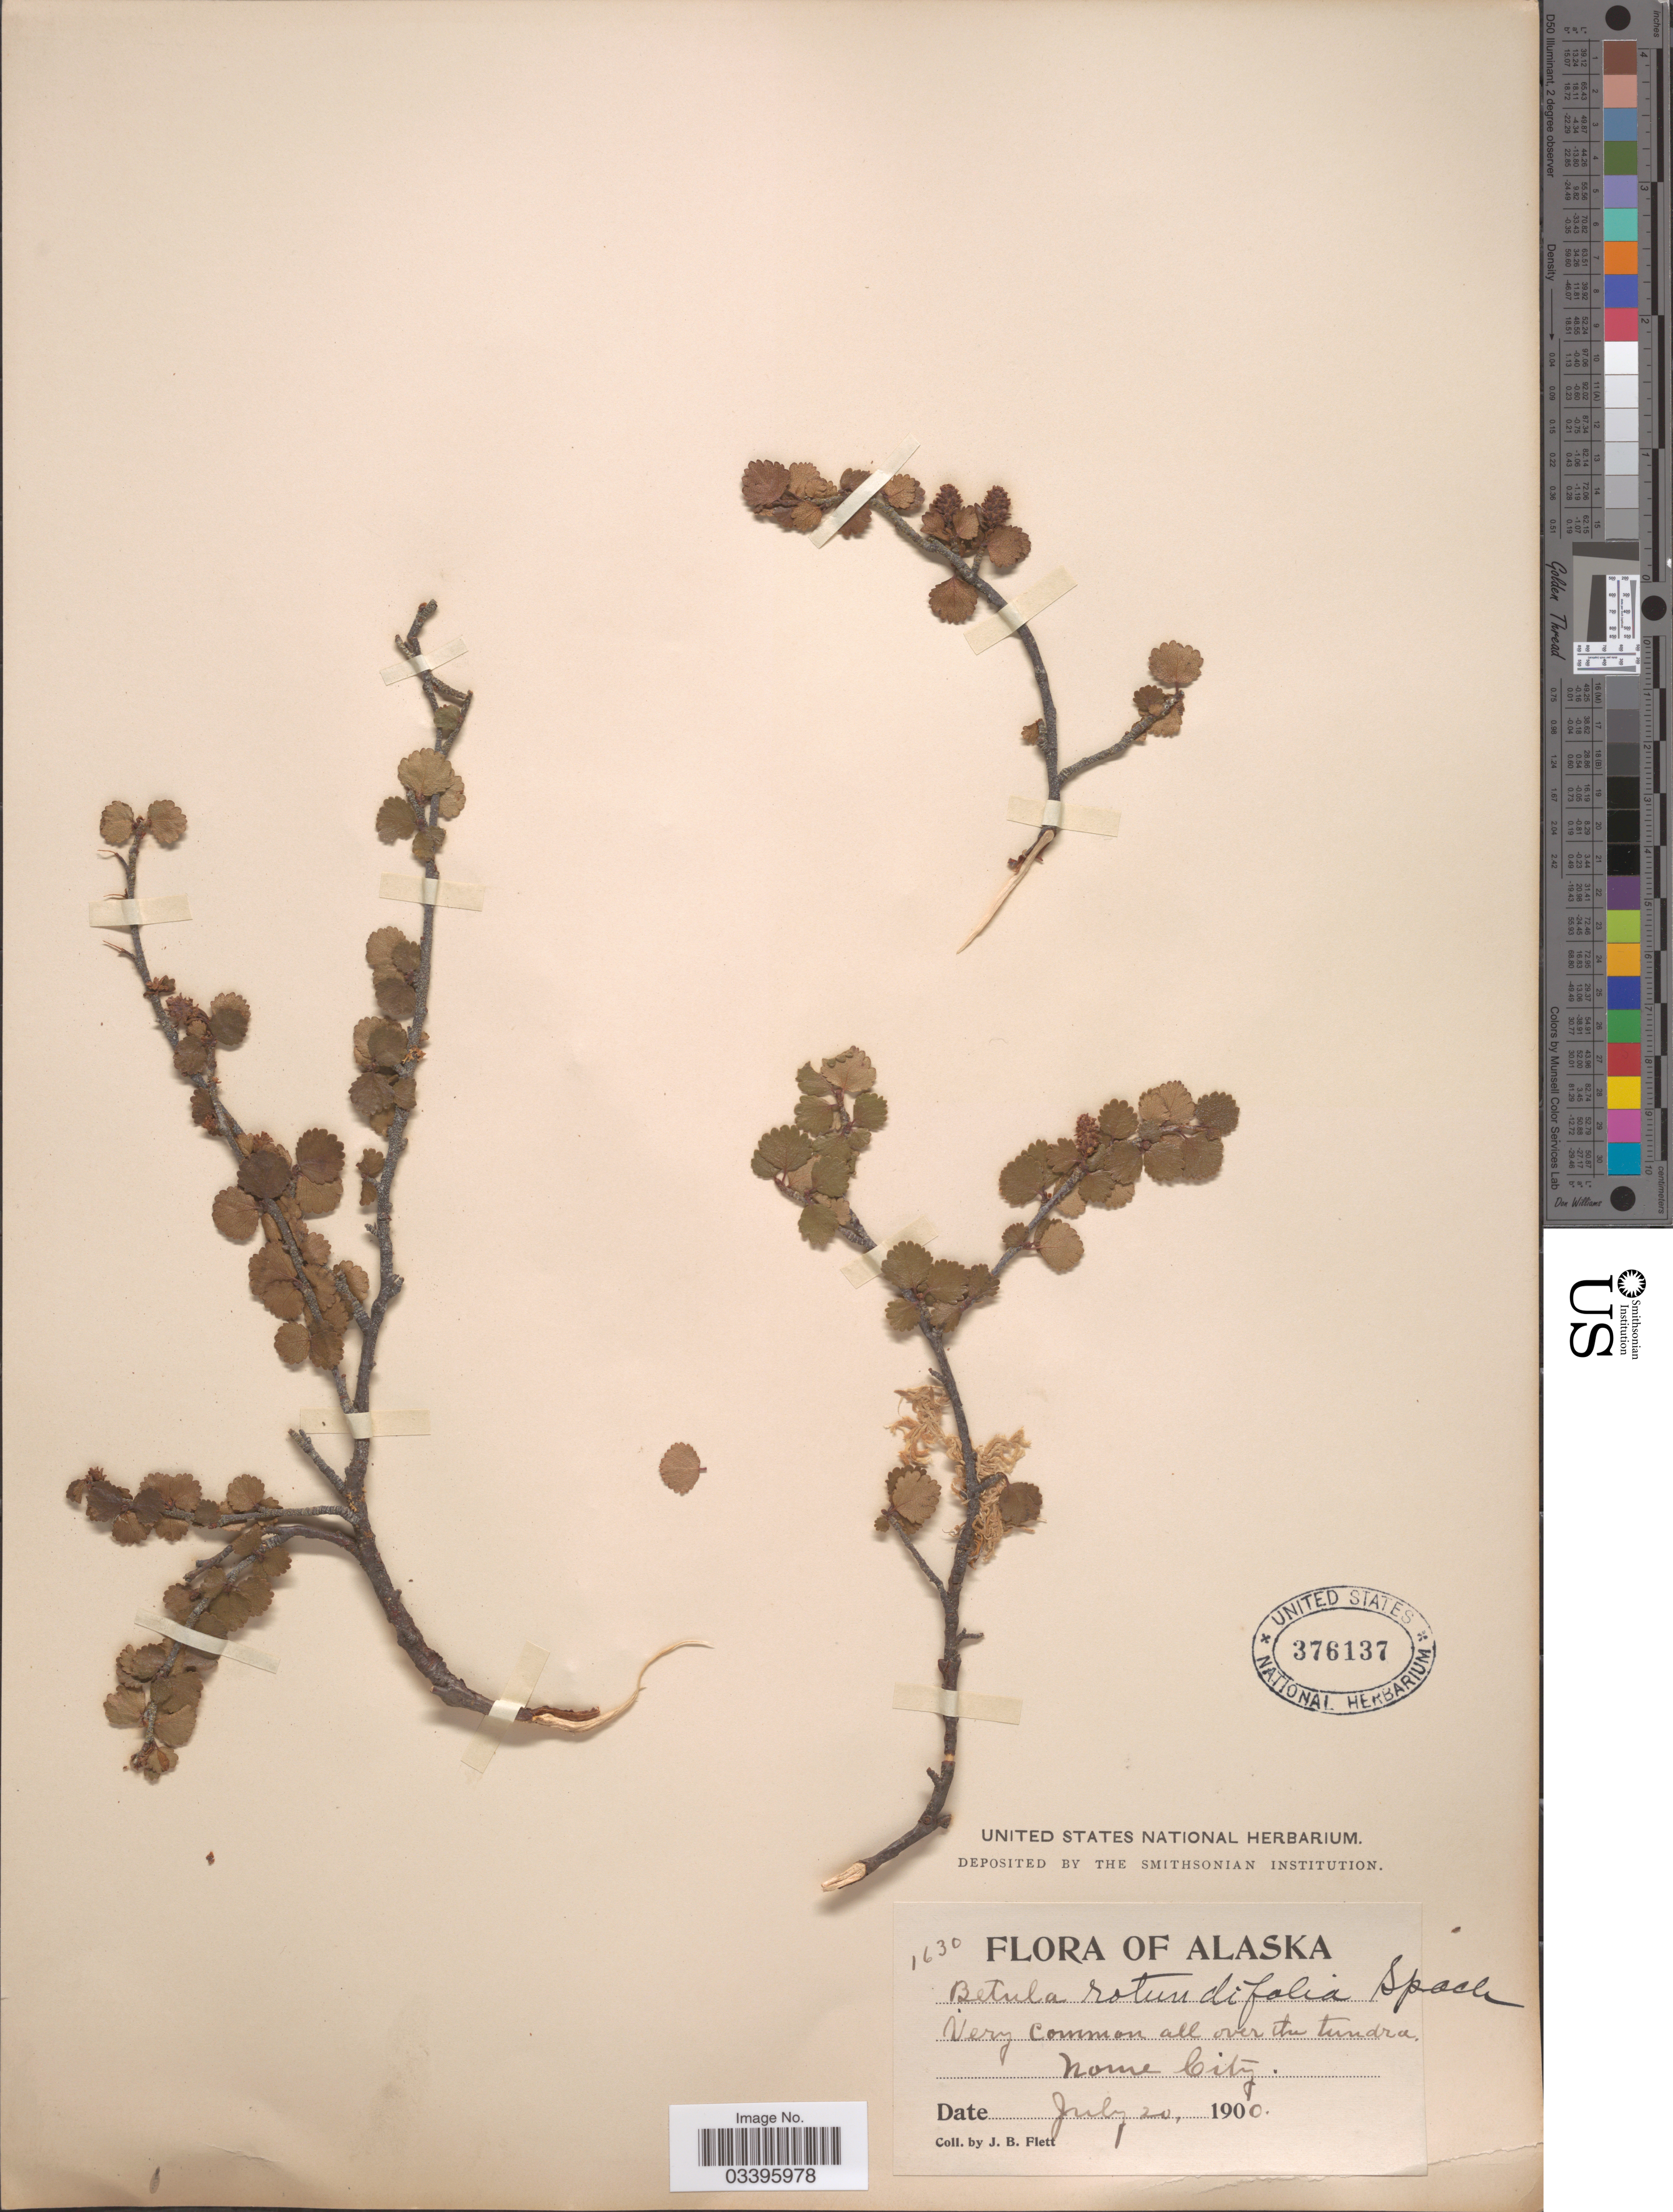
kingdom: Plantae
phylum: Tracheophyta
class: Magnoliopsida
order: Fagales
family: Betulaceae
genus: Betula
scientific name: Betula nana subsp. exilis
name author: L.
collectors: J. Flett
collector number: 1630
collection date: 1900-07-20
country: United States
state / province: Alaska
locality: Nome City.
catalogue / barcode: US 376137